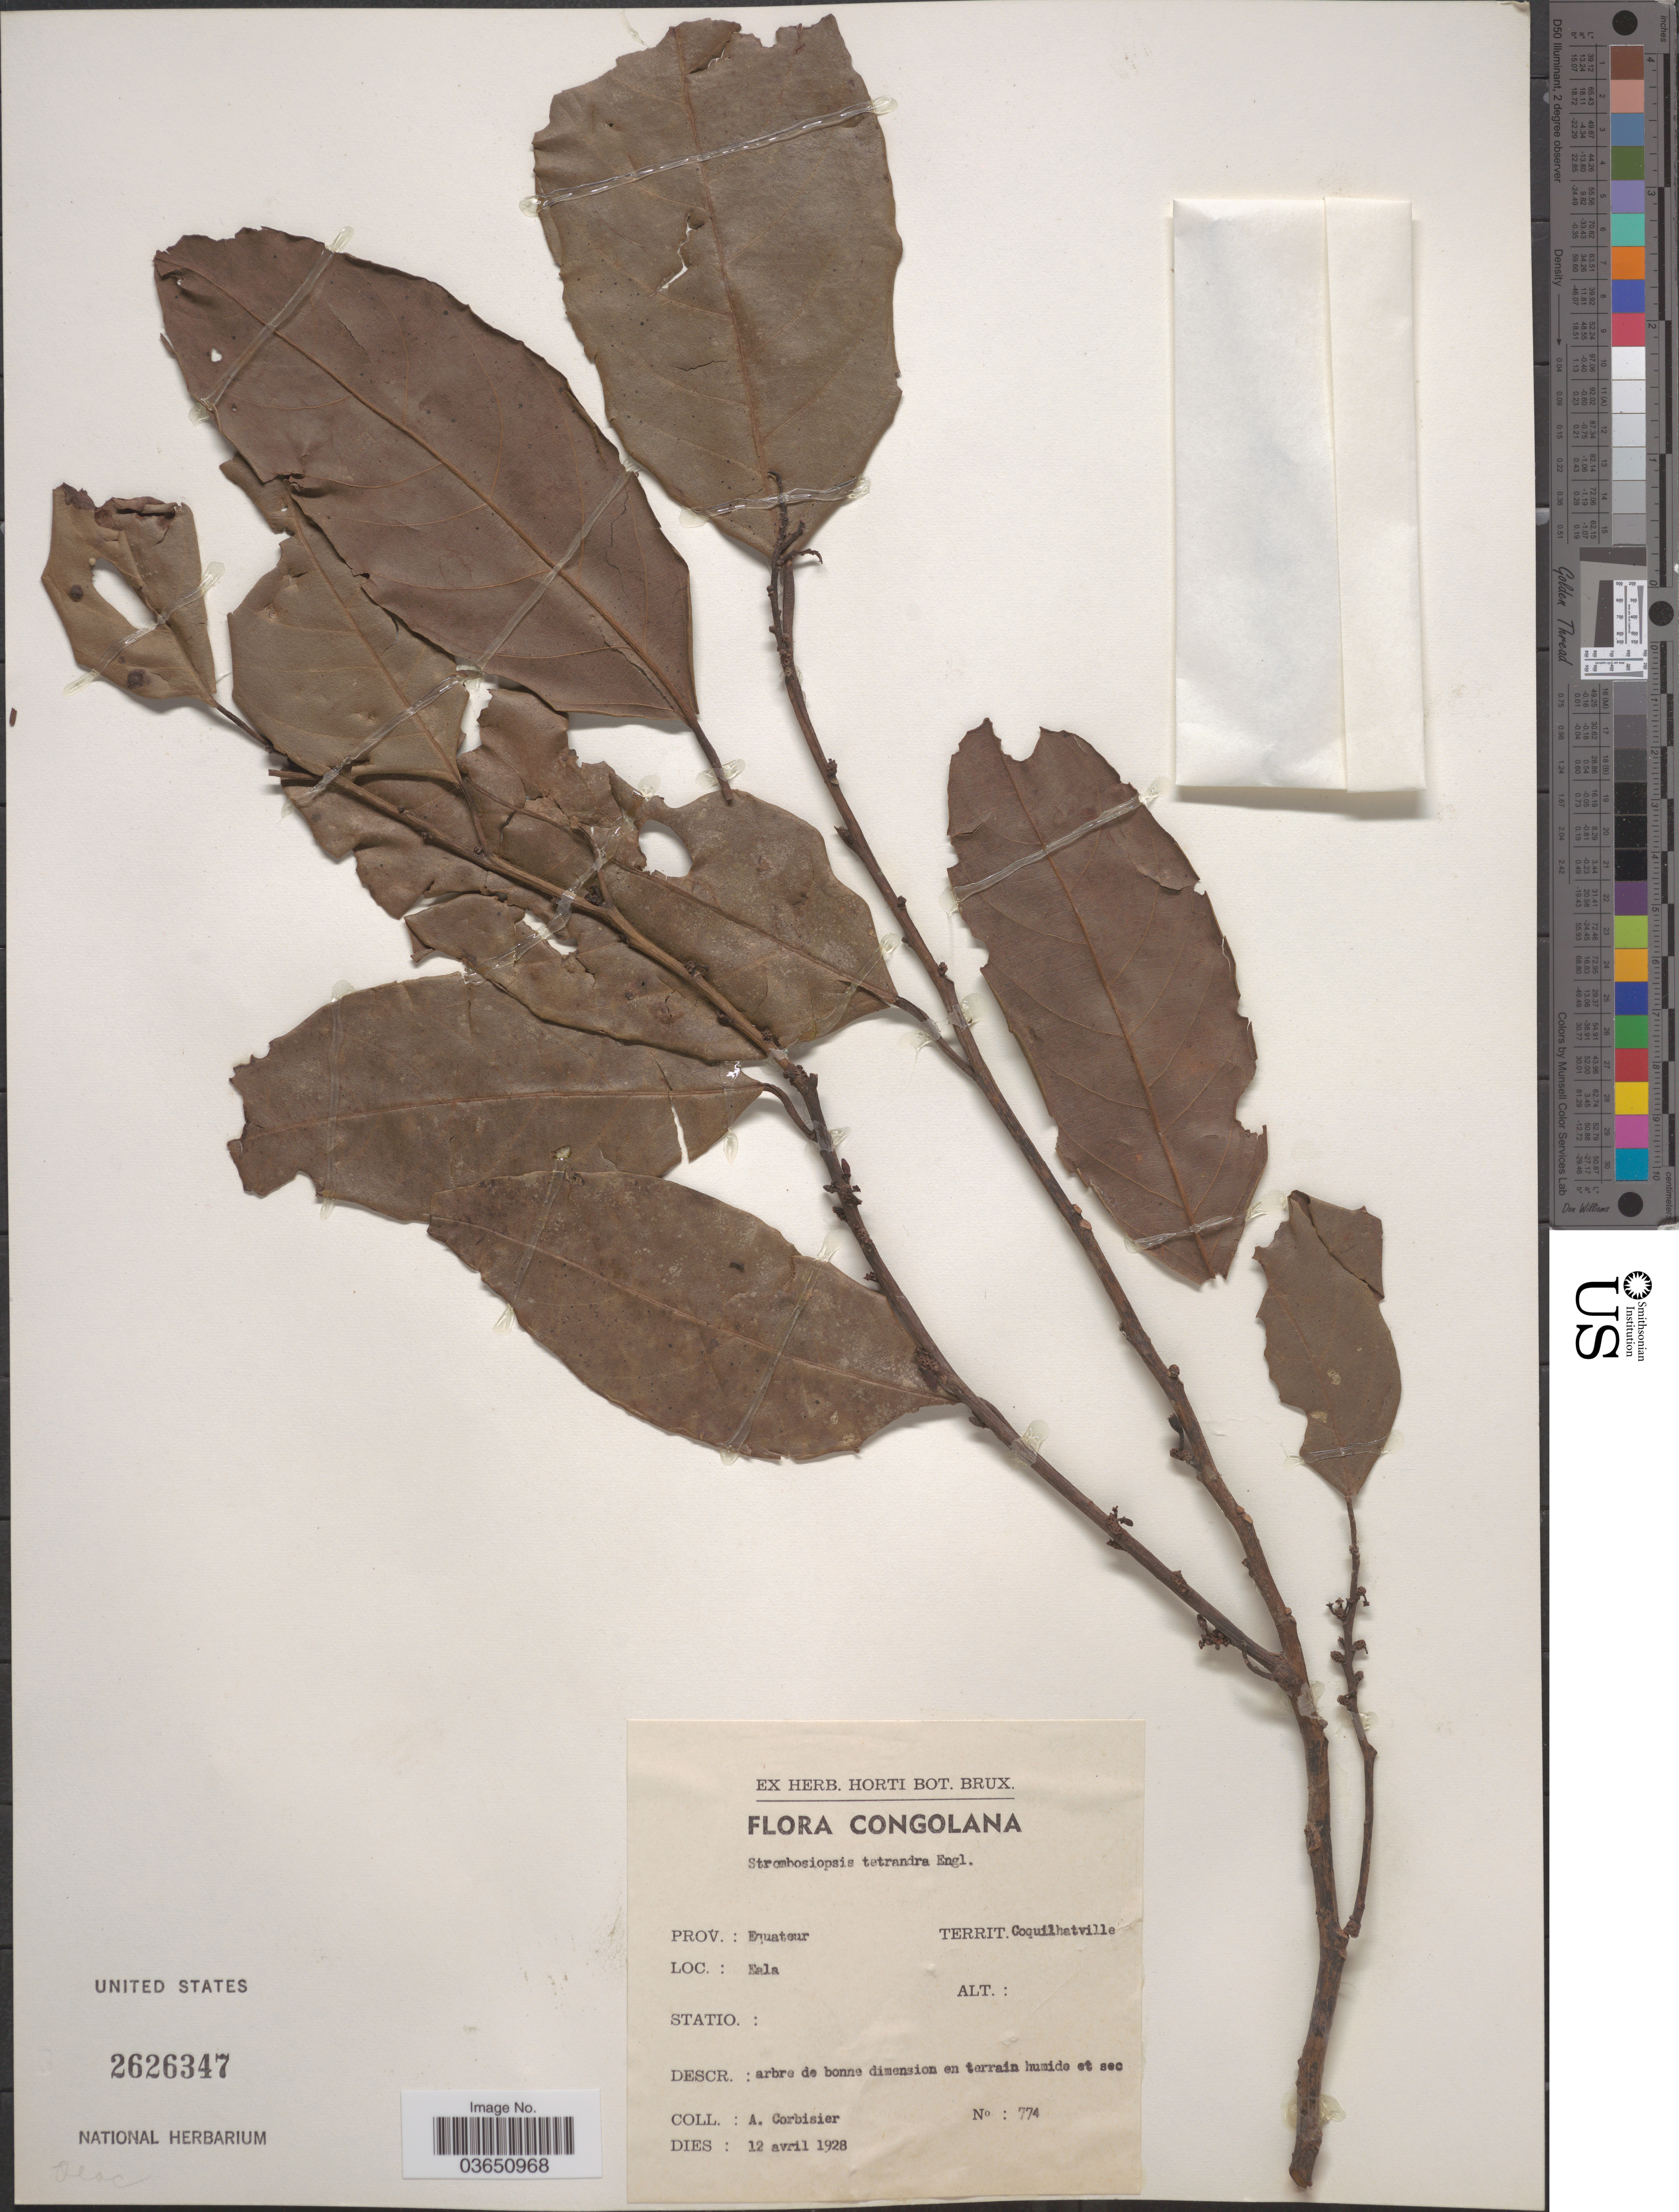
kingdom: Plantae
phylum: Tracheophyta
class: Magnoliopsida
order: Santalales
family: Strombosiaceae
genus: Strombosiopsis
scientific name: Strombosiopsis tetrandra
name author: Engl.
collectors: A. Corbisier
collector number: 774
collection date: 1928-04-12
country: Congo, Democratic Republic of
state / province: Equateur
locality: Congalana. Territ. Coquilhatville. Eala.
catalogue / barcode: US 2626347